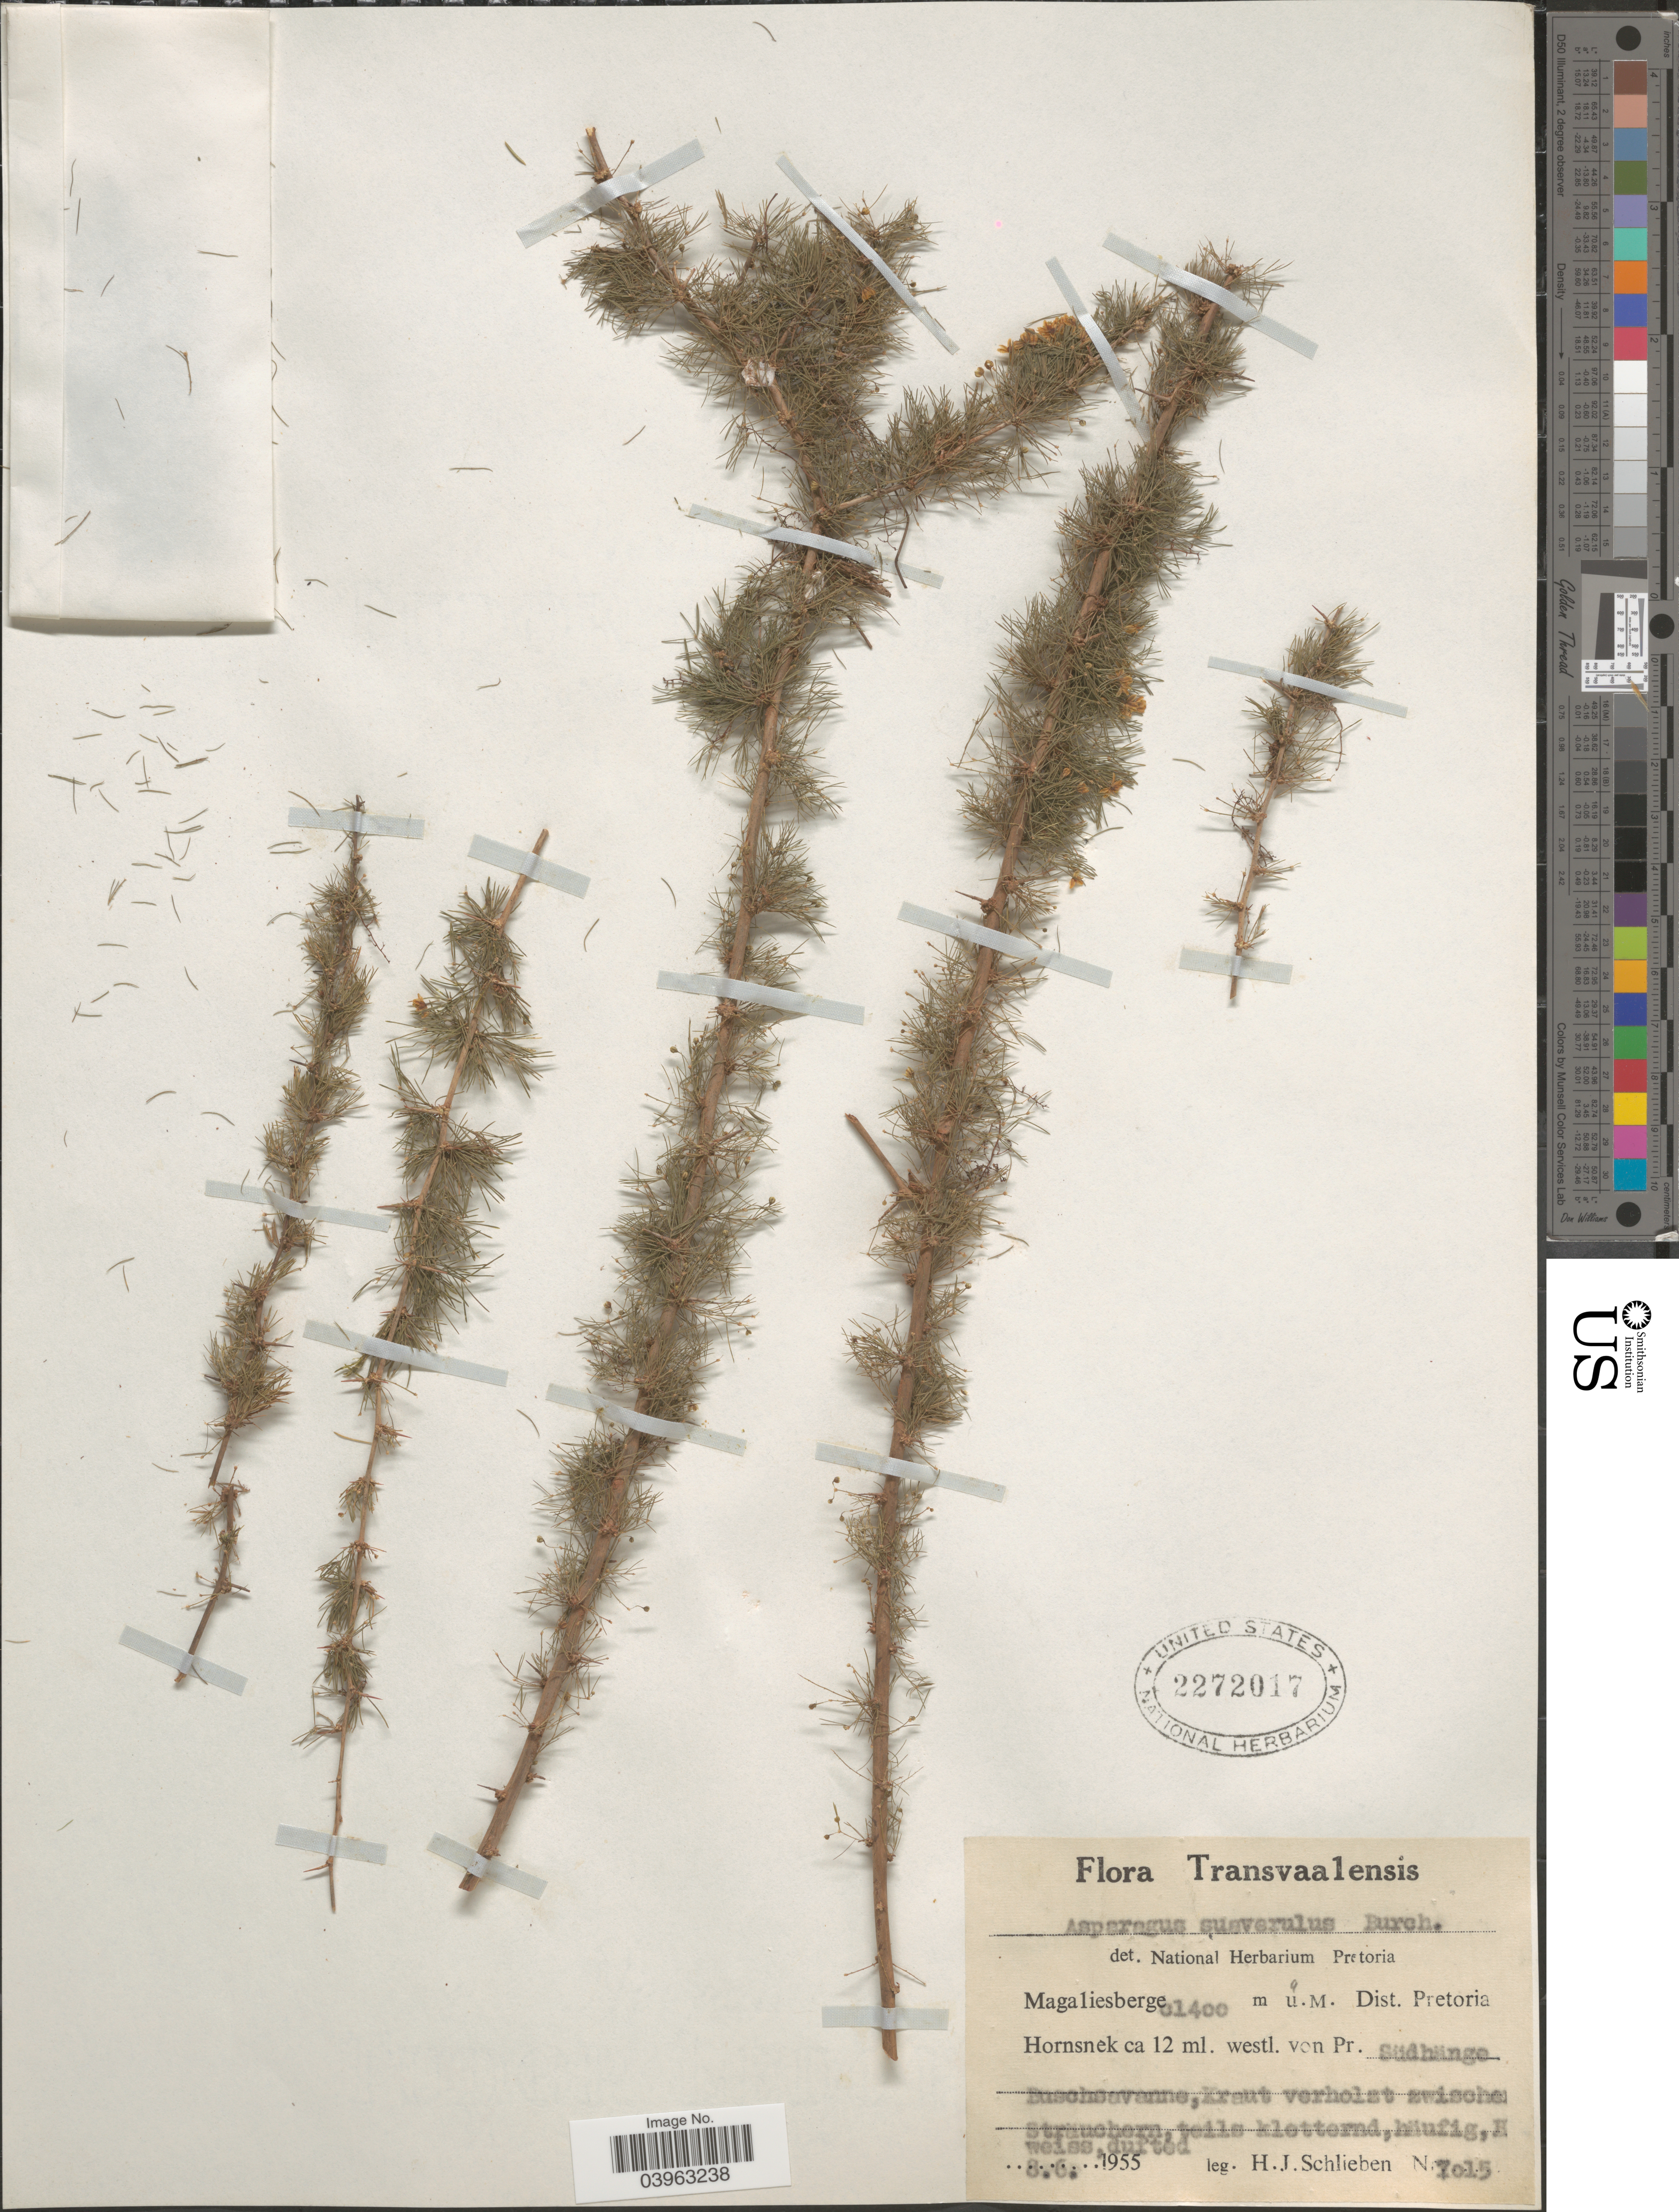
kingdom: Plantae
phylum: Tracheophyta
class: Liliopsida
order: Asparagales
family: Asparagaceae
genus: Asparagus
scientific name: Asparagus suaveolens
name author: Burch.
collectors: H. J. Schlieben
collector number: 7015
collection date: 1955-06-08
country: South Africa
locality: Transvaalensis. Magaliesberge. Dist. Pretoria. Hornsnek ca 12 ml. westl. von Pr. Südhänge.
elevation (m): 1400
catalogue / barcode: US 2272017